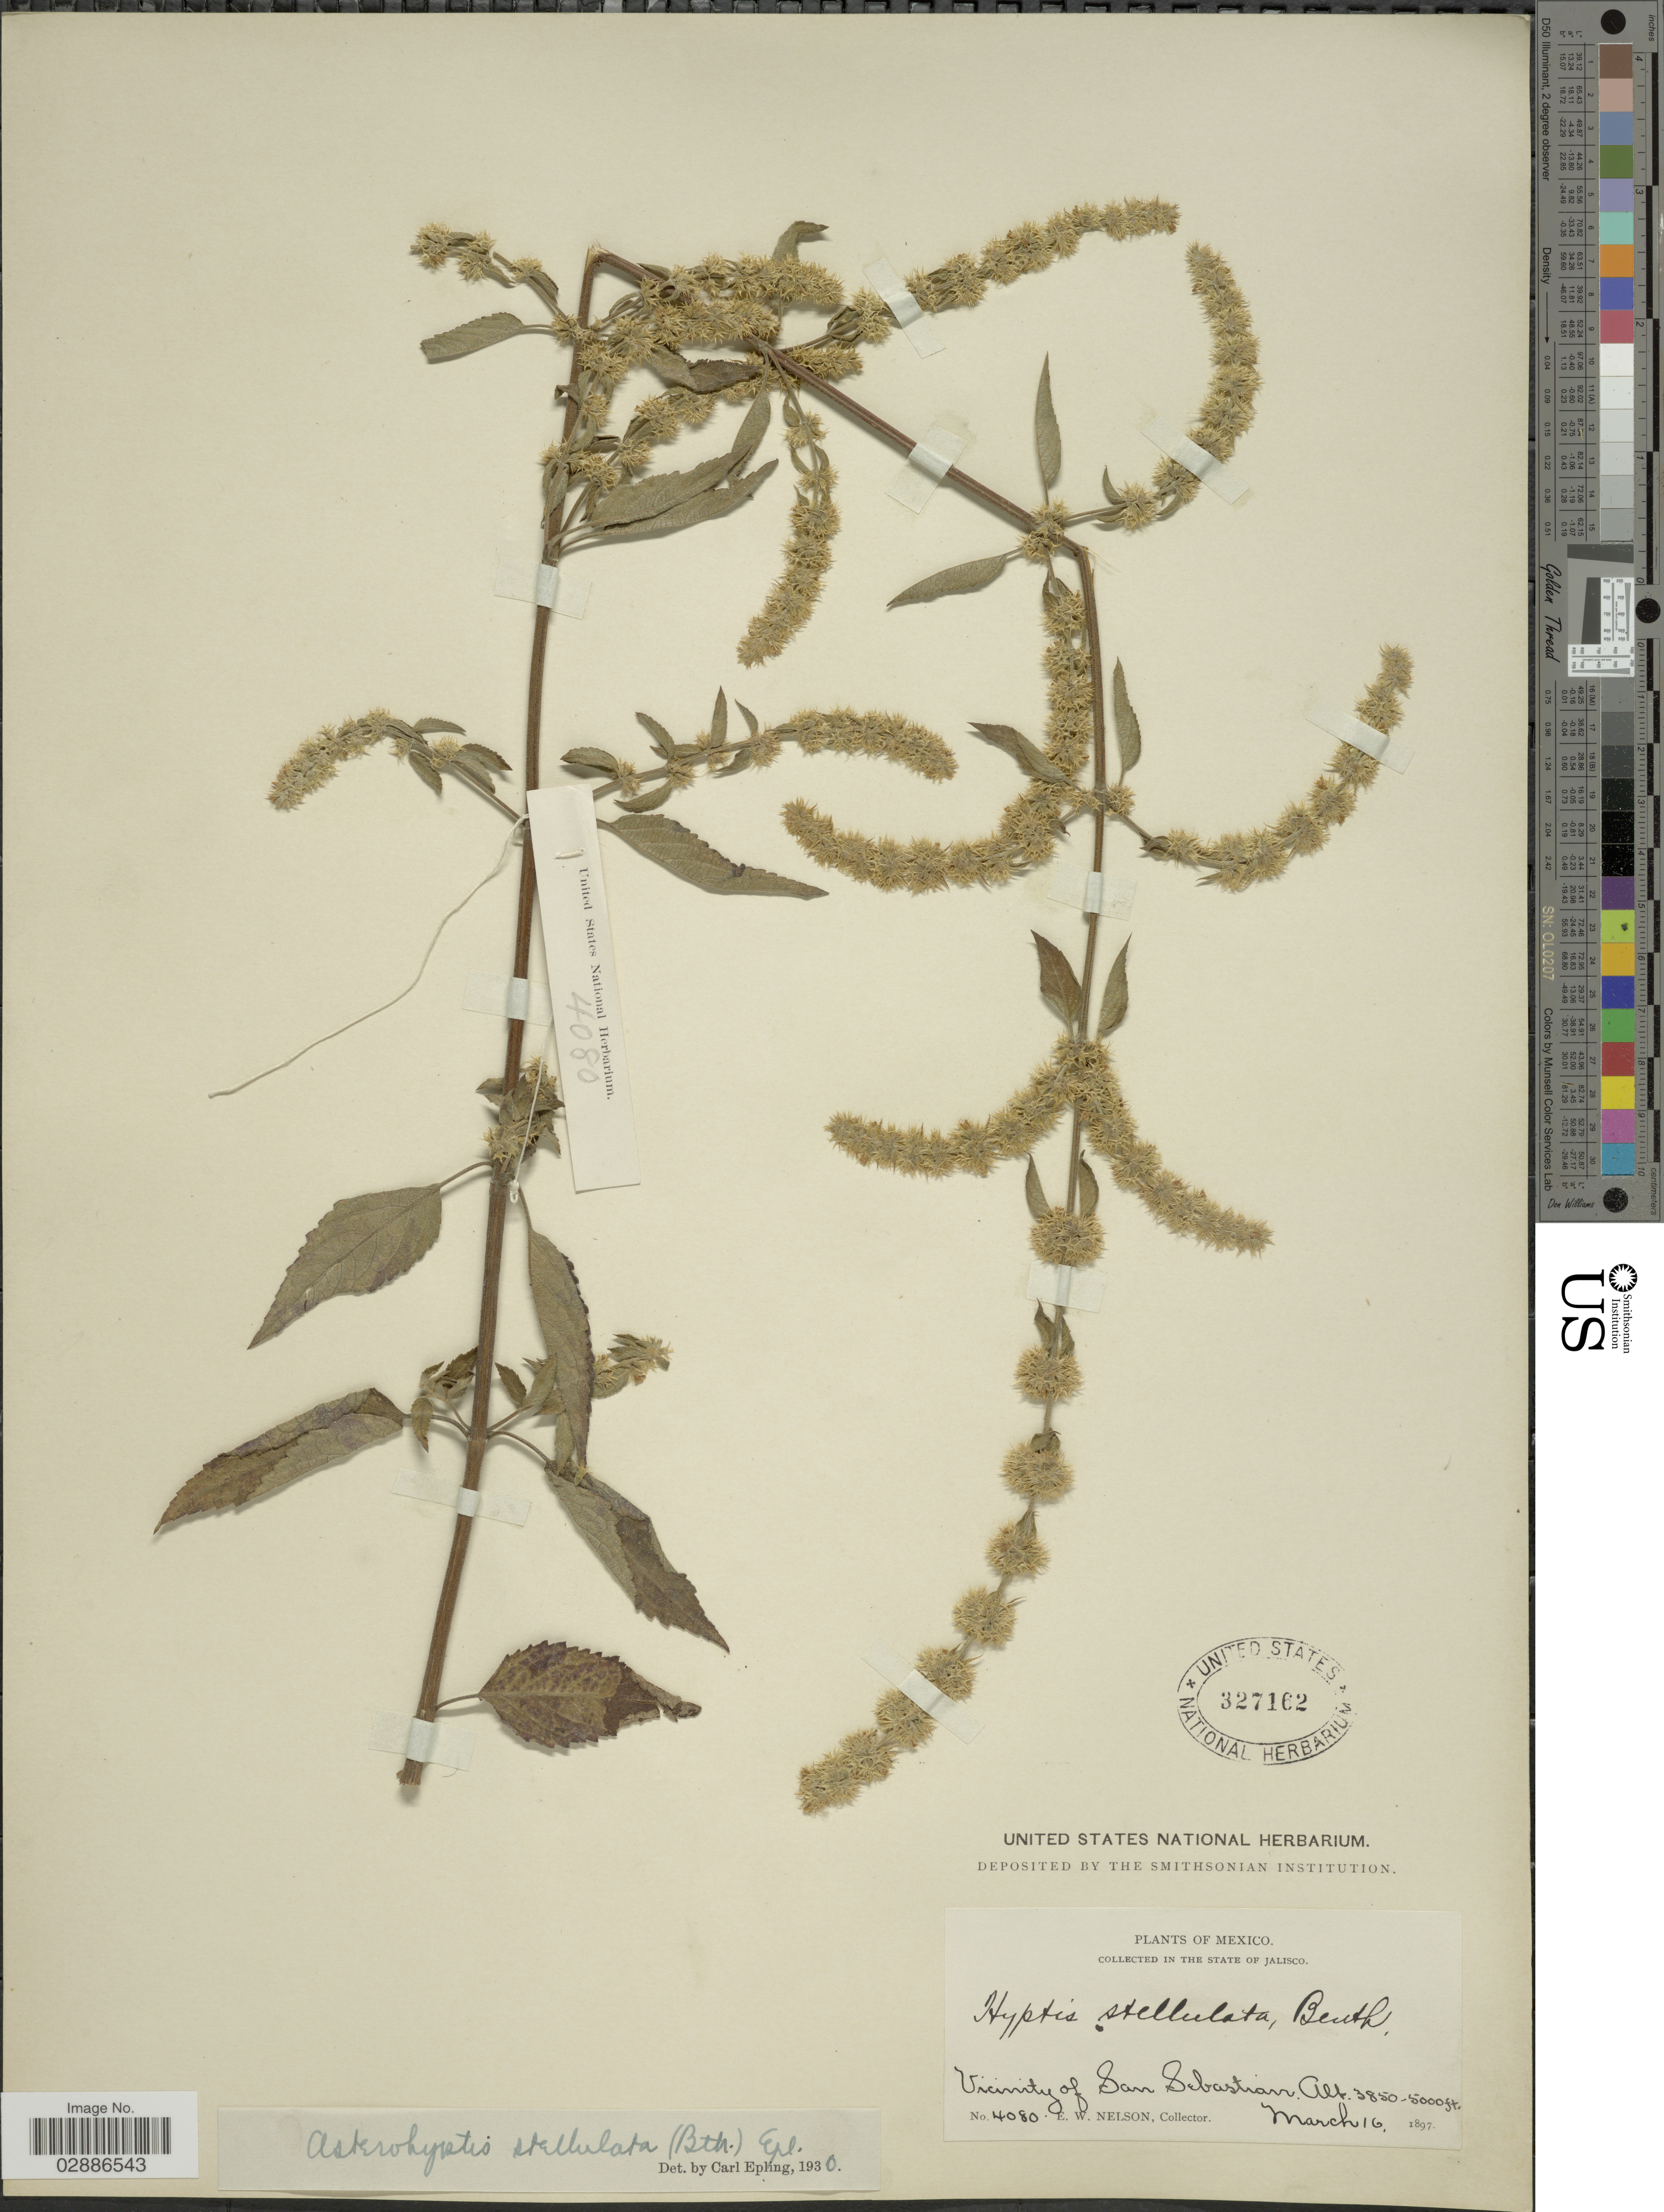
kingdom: Plantae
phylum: Tracheophyta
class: Magnoliopsida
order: Lamiales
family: Lamiaceae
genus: Asterohyptis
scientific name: Asterohyptis stellulata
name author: (Benth.) Epling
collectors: E. W. Nelson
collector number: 4080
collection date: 1897-03-16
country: Mexico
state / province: Jalisco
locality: In The State of Jalisco, Vicinity of San Sebastian.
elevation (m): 1173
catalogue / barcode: US 327162